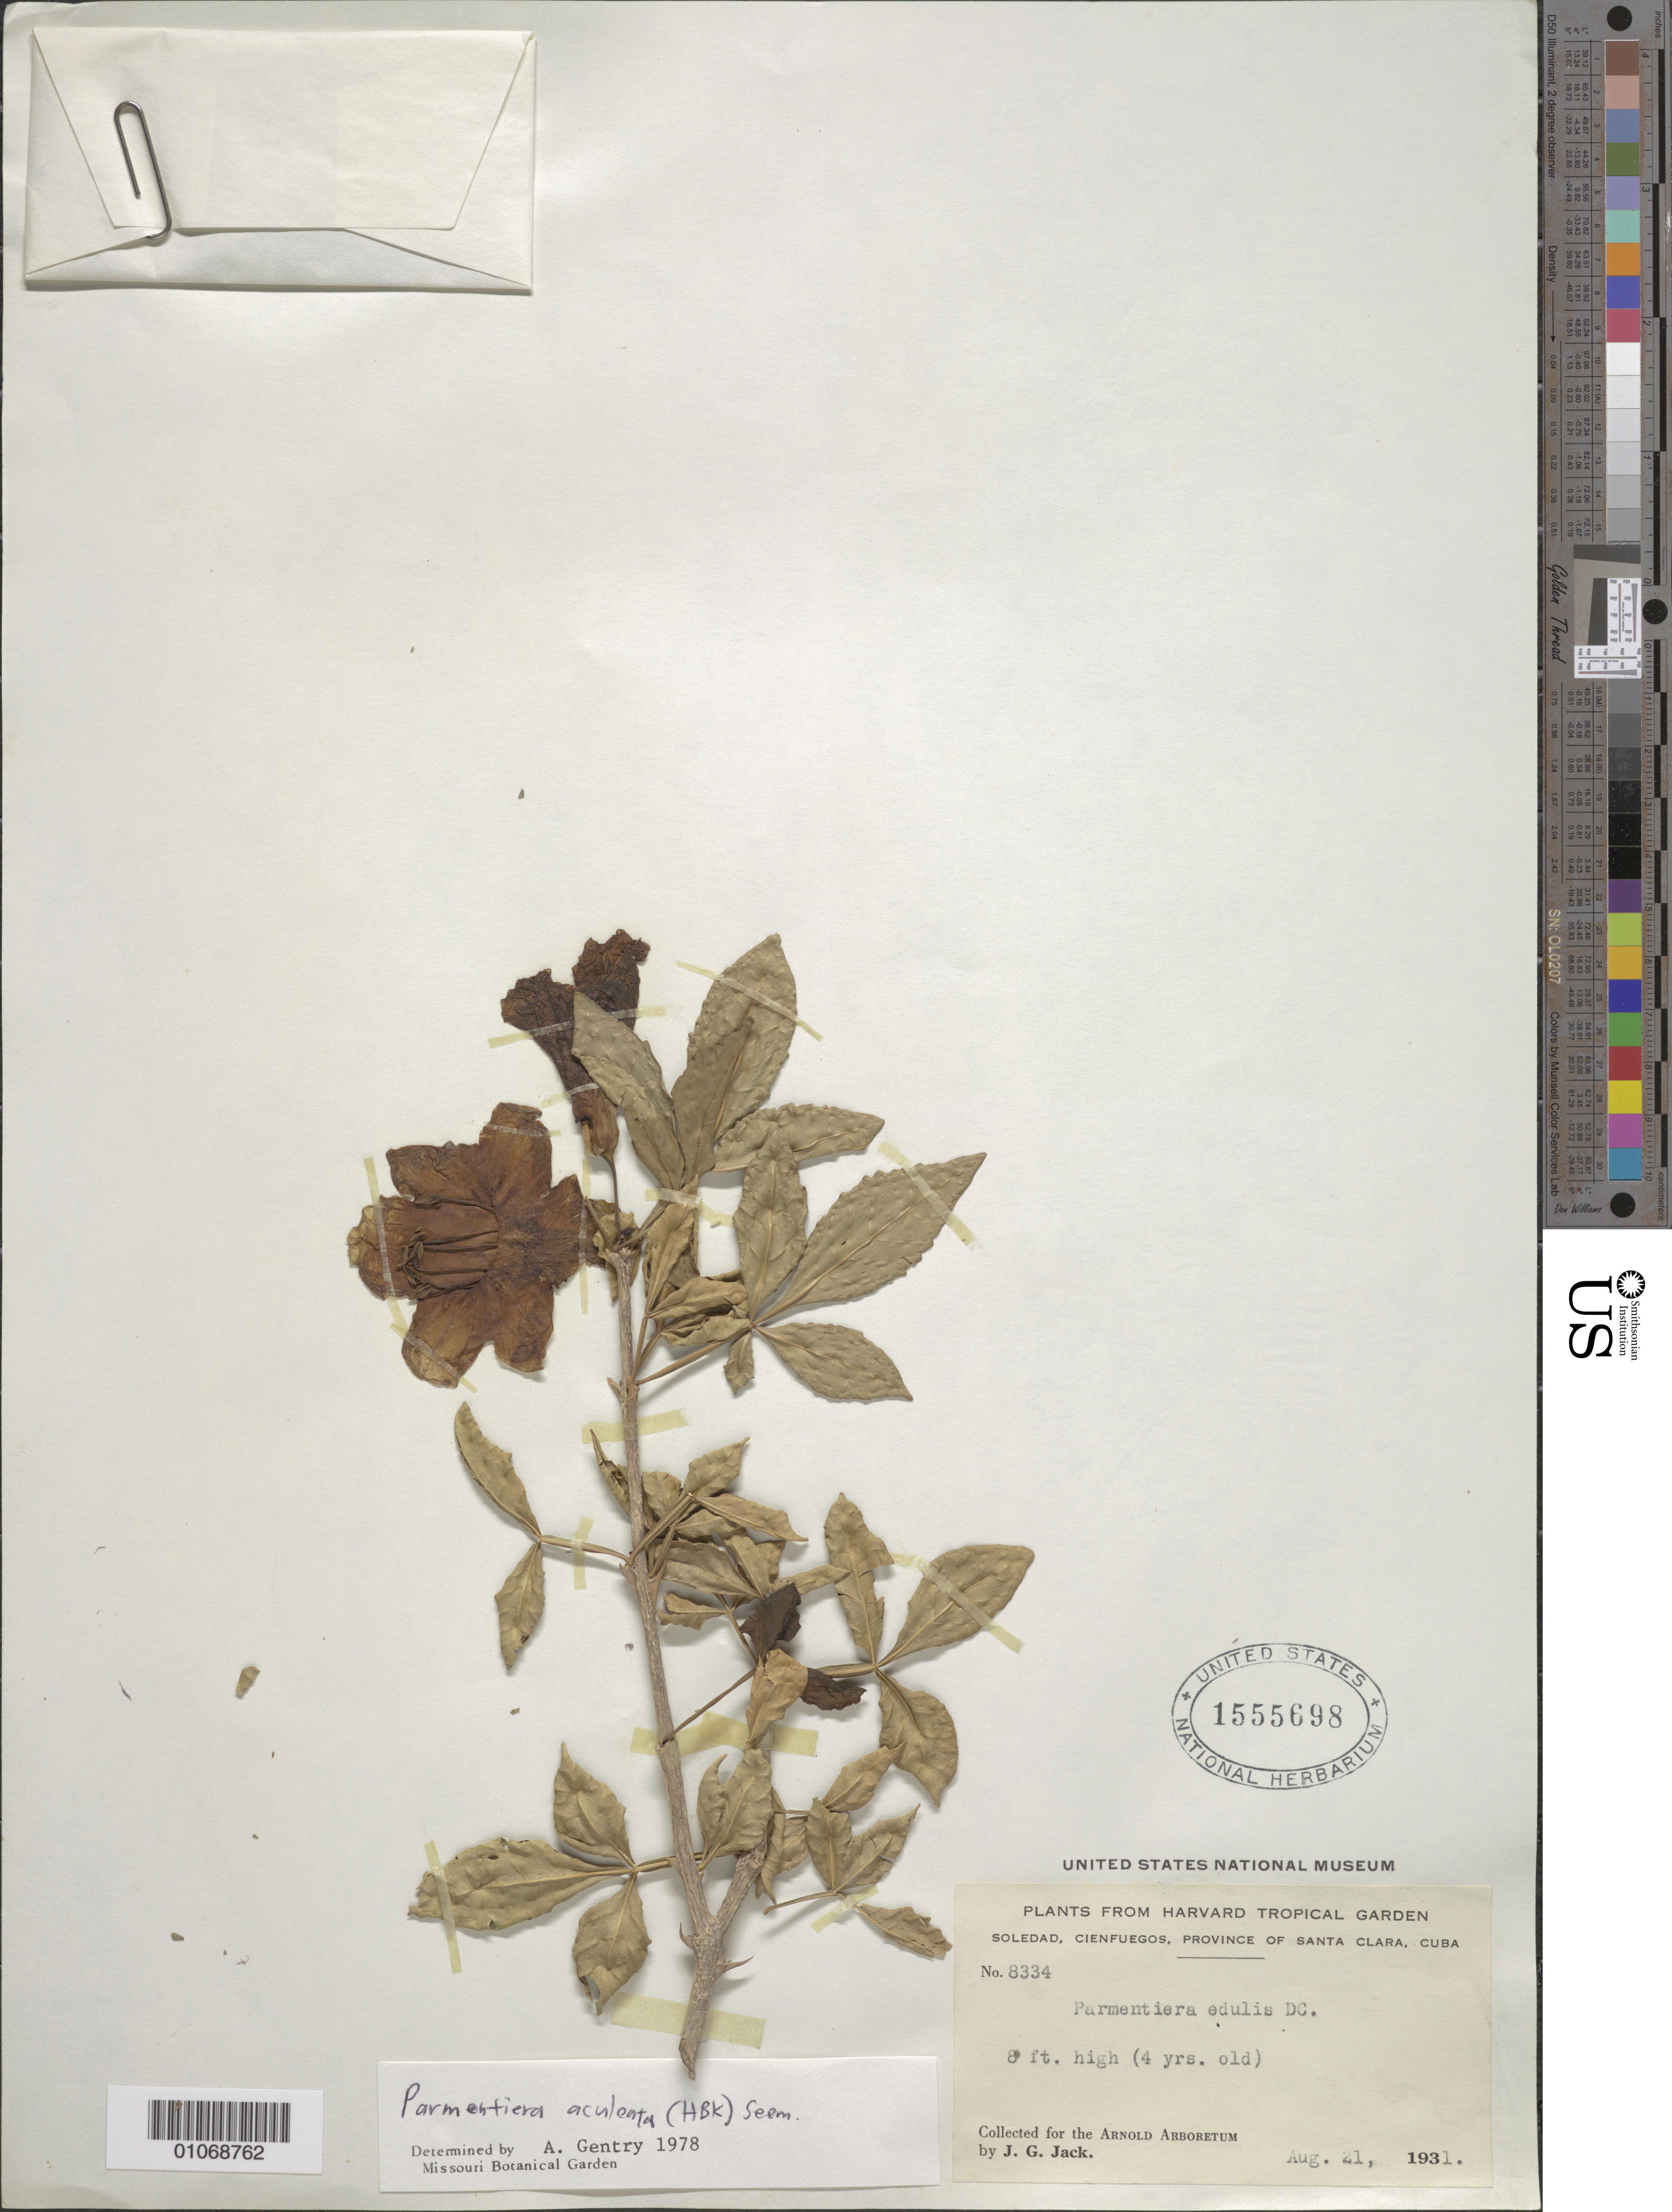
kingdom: Plantae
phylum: Tracheophyta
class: Magnoliopsida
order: Lamiales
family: Bignoniaceae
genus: Parmentiera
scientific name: Parmentiera aculeata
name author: (Kunth) Seem.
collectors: J. G. Jack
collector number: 8334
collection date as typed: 21 Aug 1931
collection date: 1931-08-21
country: Cuba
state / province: Cienfuegos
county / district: Santa Clara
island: Cuba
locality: Soledad, Cienfuegos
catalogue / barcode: US 1555698